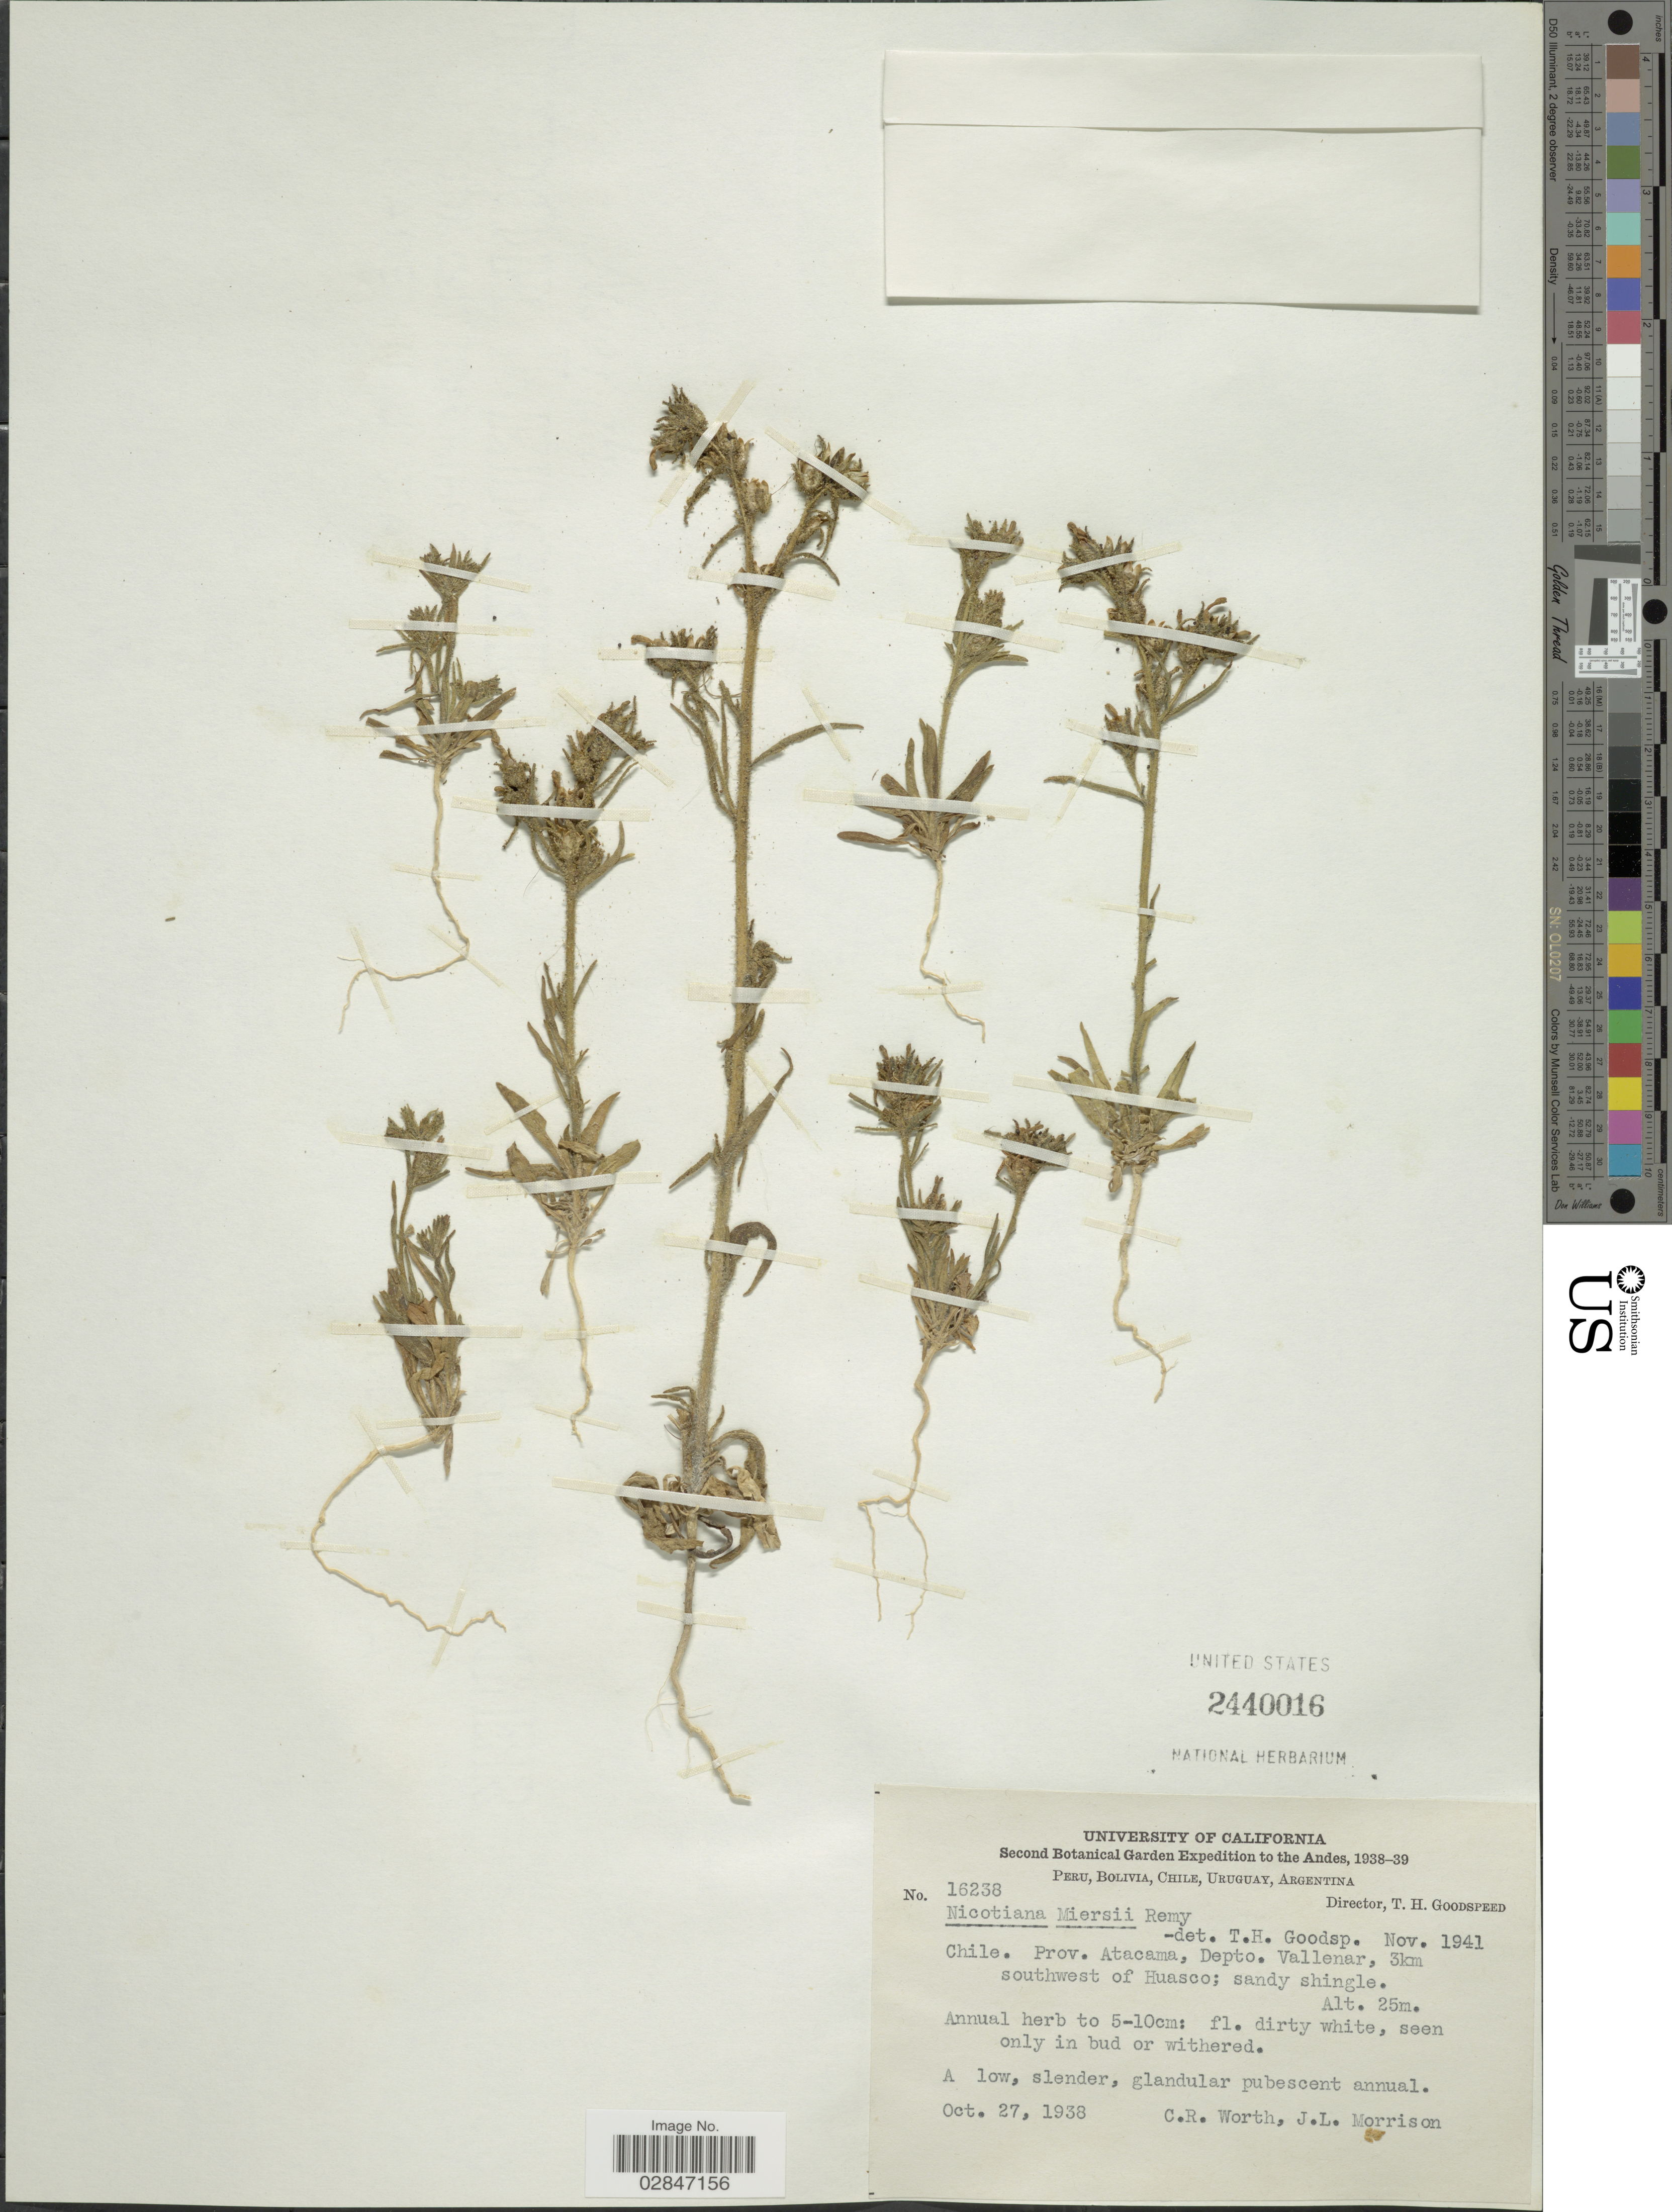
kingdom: Plantae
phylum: Tracheophyta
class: Magnoliopsida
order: Solanales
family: Solanaceae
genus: Nicotiana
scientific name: Nicotiana miersii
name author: J. Rémy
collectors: C. R. Worth & J. Morrison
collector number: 16238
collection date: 1938-10-27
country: Chile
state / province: Atacama (III)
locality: The Andes, Prov. Atacama, Depto. Vallenar, 3 km southwest of Huasco.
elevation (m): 25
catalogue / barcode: US 2440016